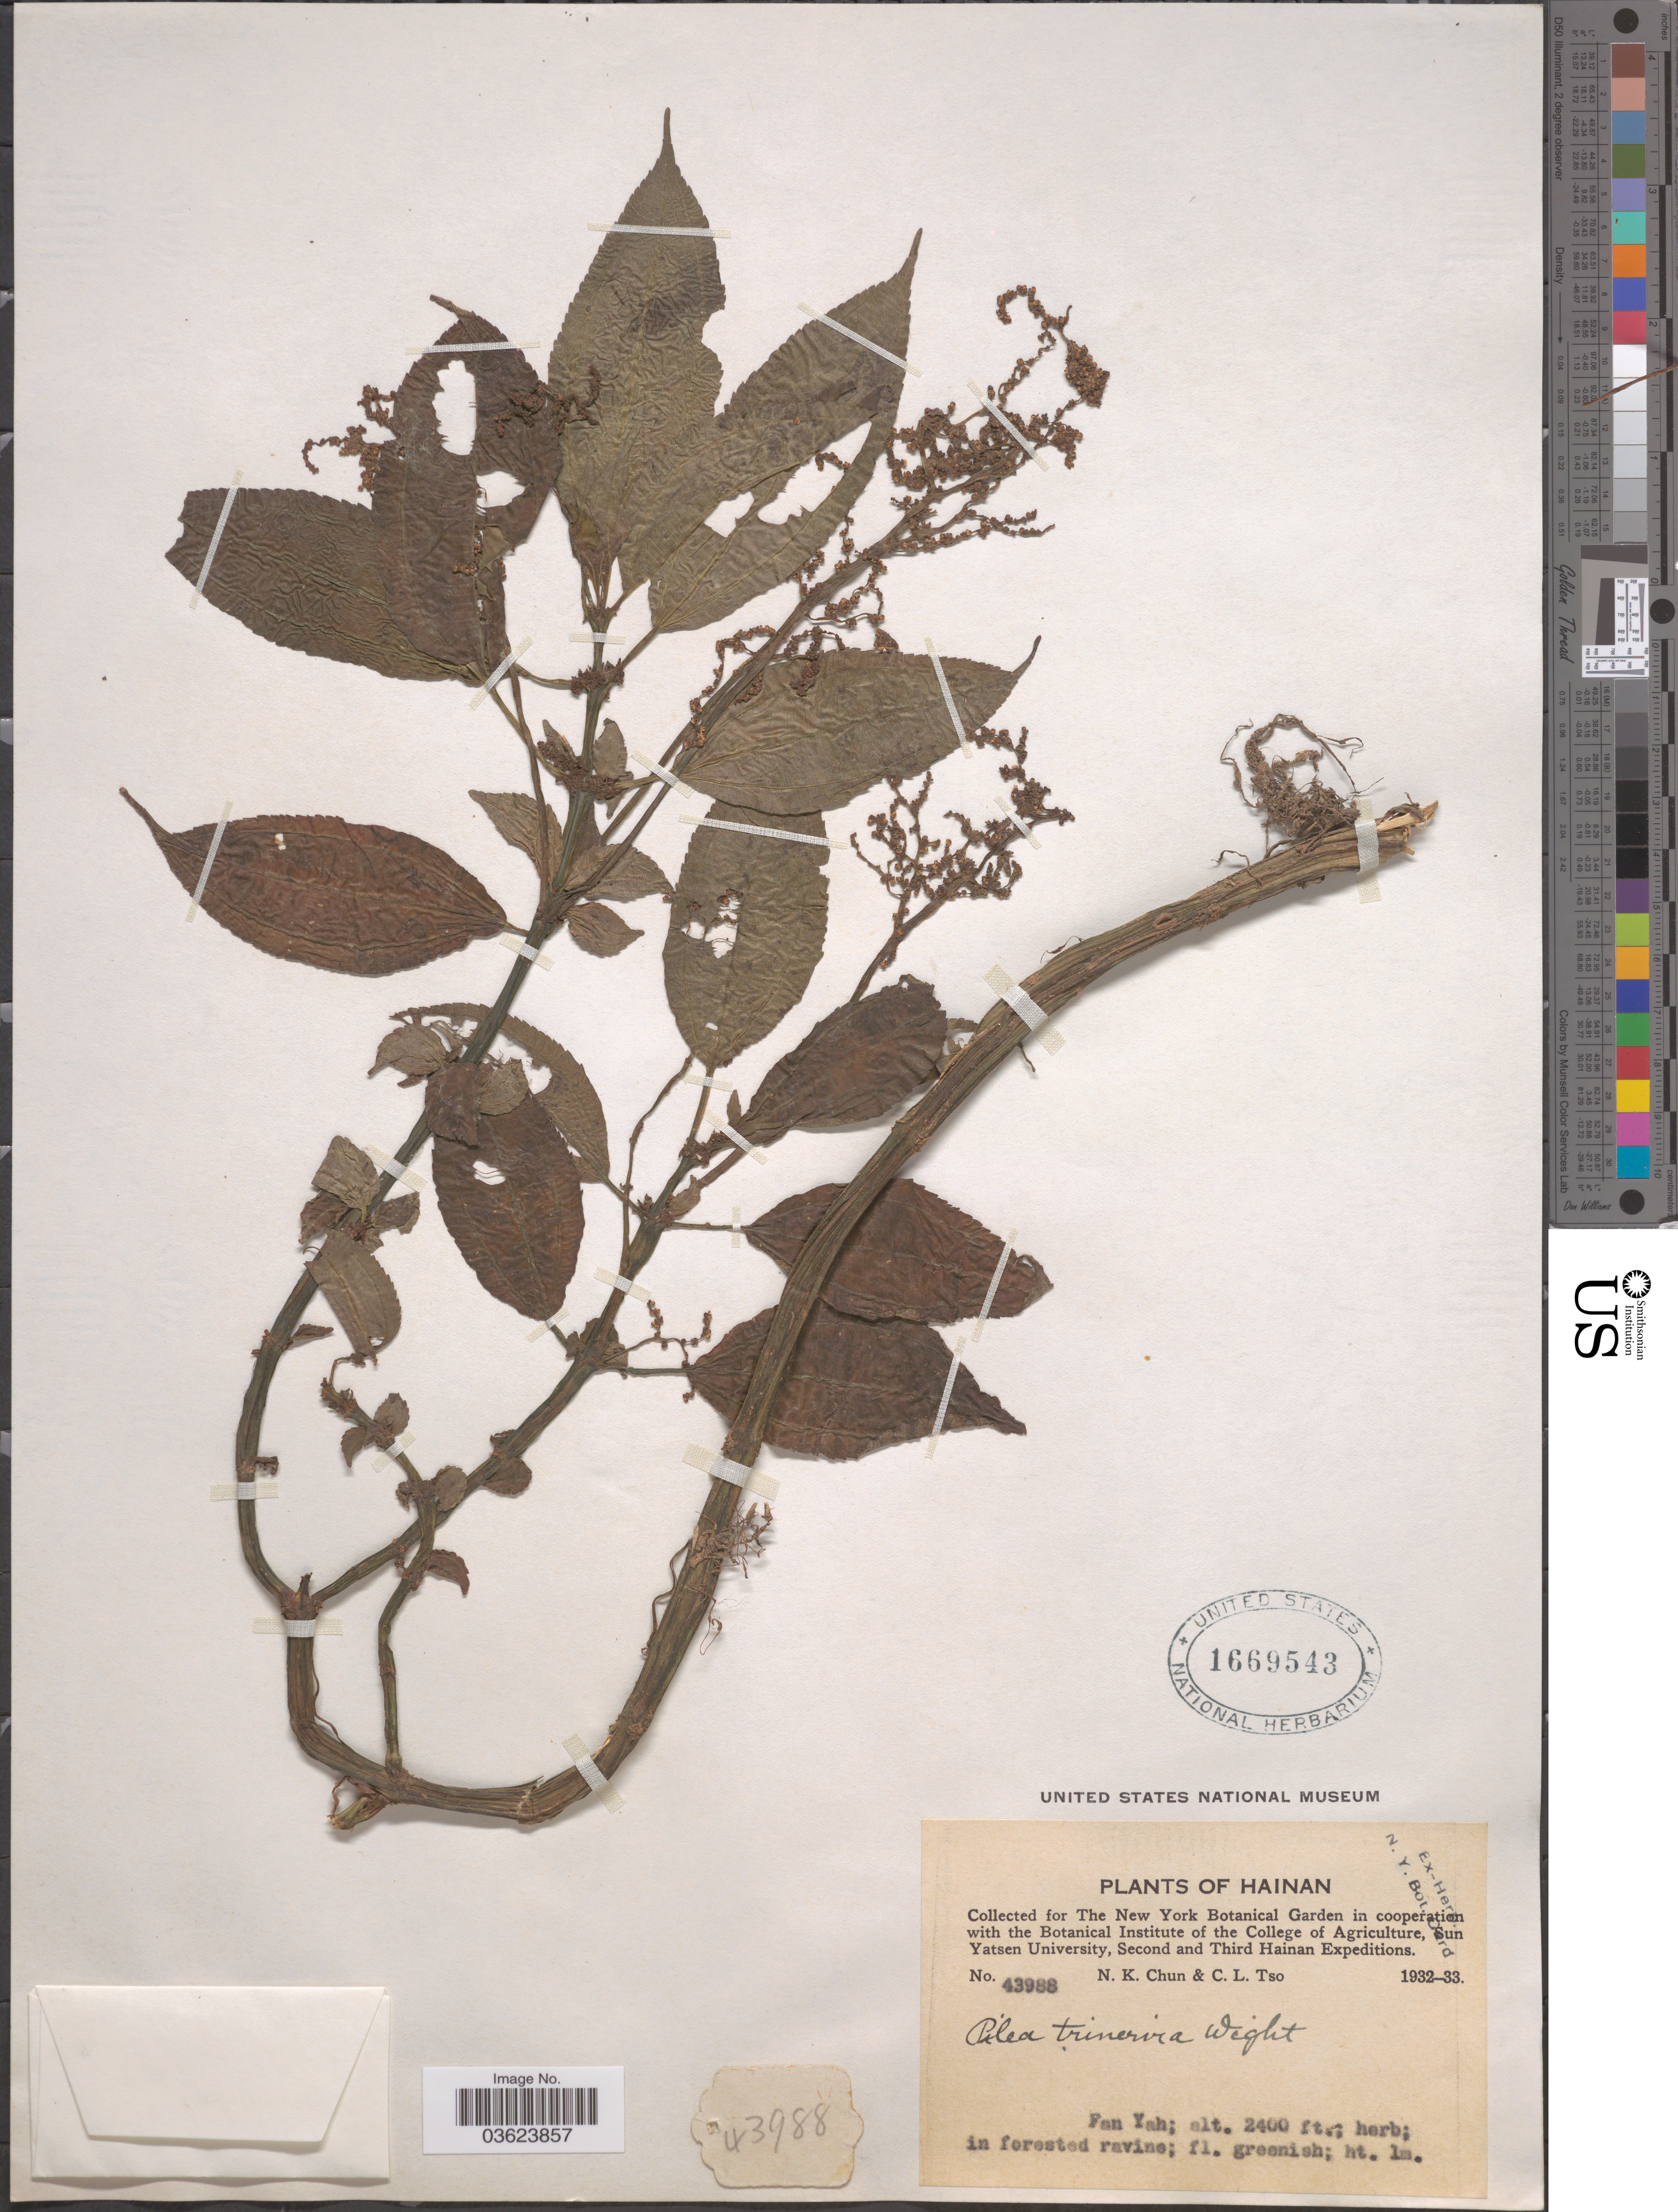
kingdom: Plantae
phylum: Tracheophyta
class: Magnoliopsida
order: Rosales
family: Urticaceae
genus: Pilea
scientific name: Pilea trinervia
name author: (Roxb.) Wight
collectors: N. K. Chun & C. Tso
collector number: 43988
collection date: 1932/1933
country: China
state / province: Hainan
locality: Fan Yah.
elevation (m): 732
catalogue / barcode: US 1669543